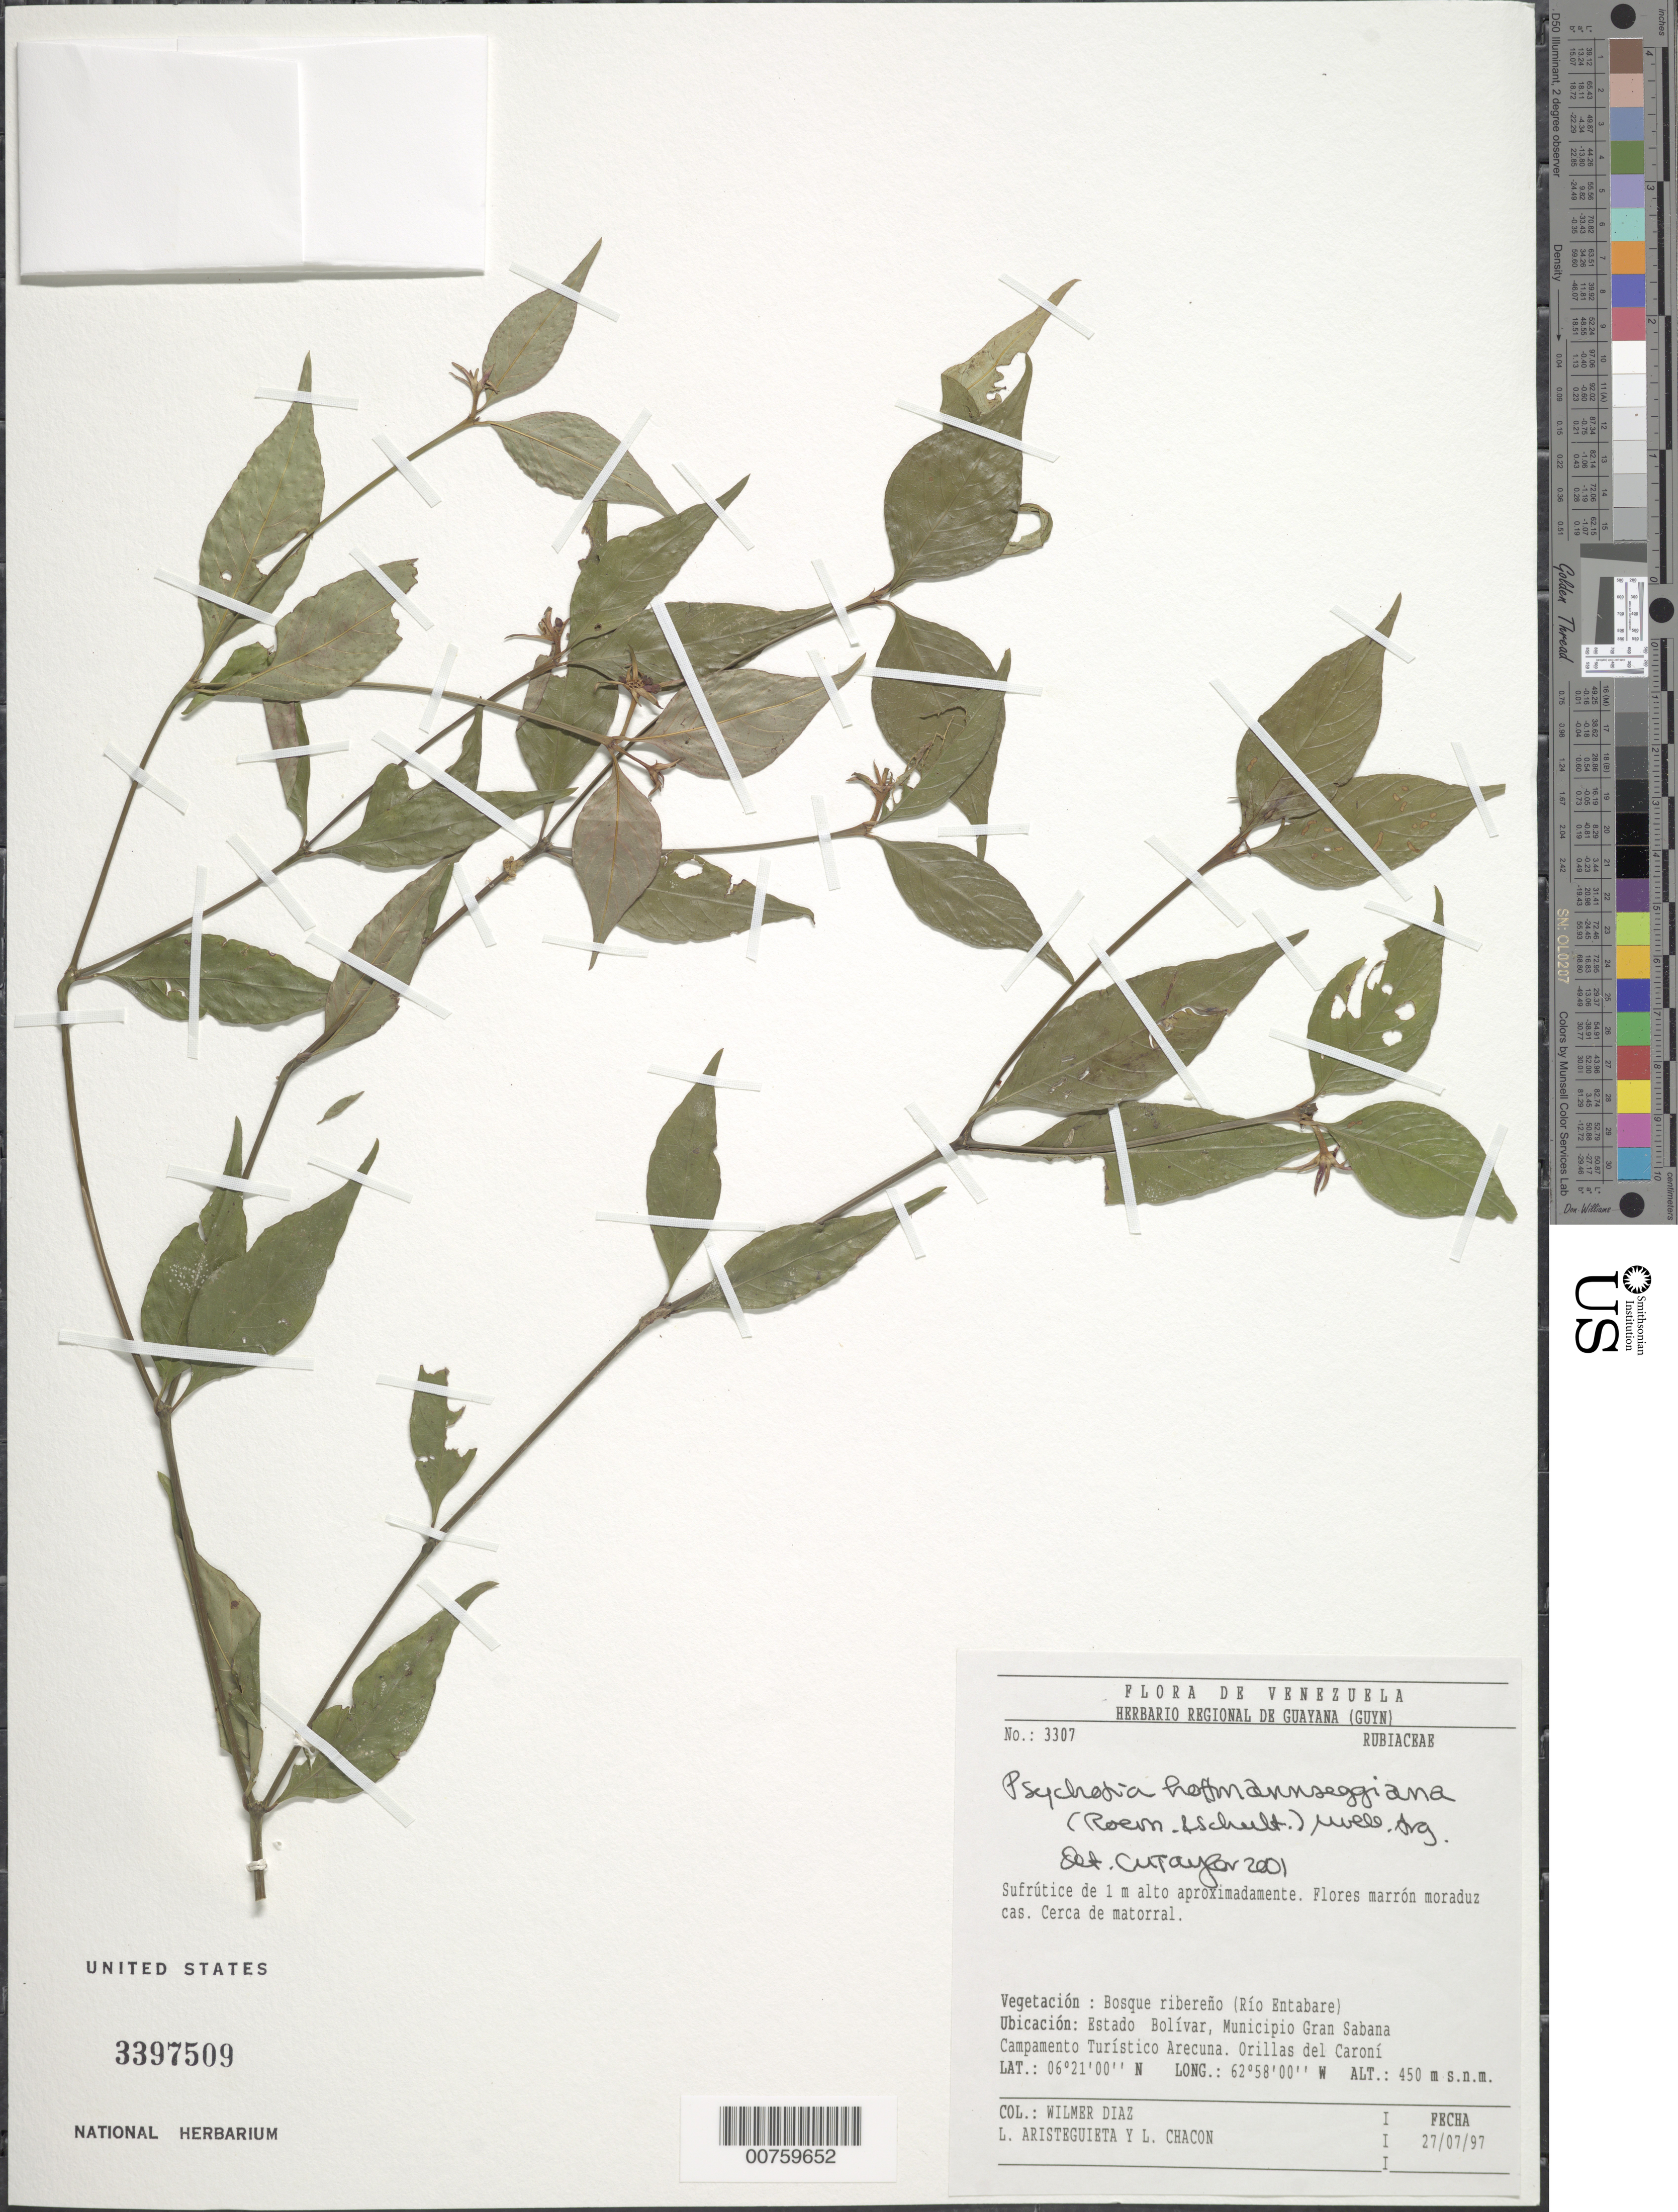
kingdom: Plantae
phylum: Tracheophyta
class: Magnoliopsida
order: Gentianales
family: Rubiaceae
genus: Psychotria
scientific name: Psychotria hoffmannseggiana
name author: (Willd. ex Roem. & Schult.) Müll. Arg.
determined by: Taylor, Charlotte M.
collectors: W. Díaz P., L. Chacon & L. Aristeguieta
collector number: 3307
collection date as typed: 27-Jul-97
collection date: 1997-07-27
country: Venezuela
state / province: Bolívar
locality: Mun. Gran Sabana, Campamento Turistico Arecuna; orillas del Caroní; Río Entabare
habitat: Bosque ribereno; cerca de matorral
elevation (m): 450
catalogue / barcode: US 3397509